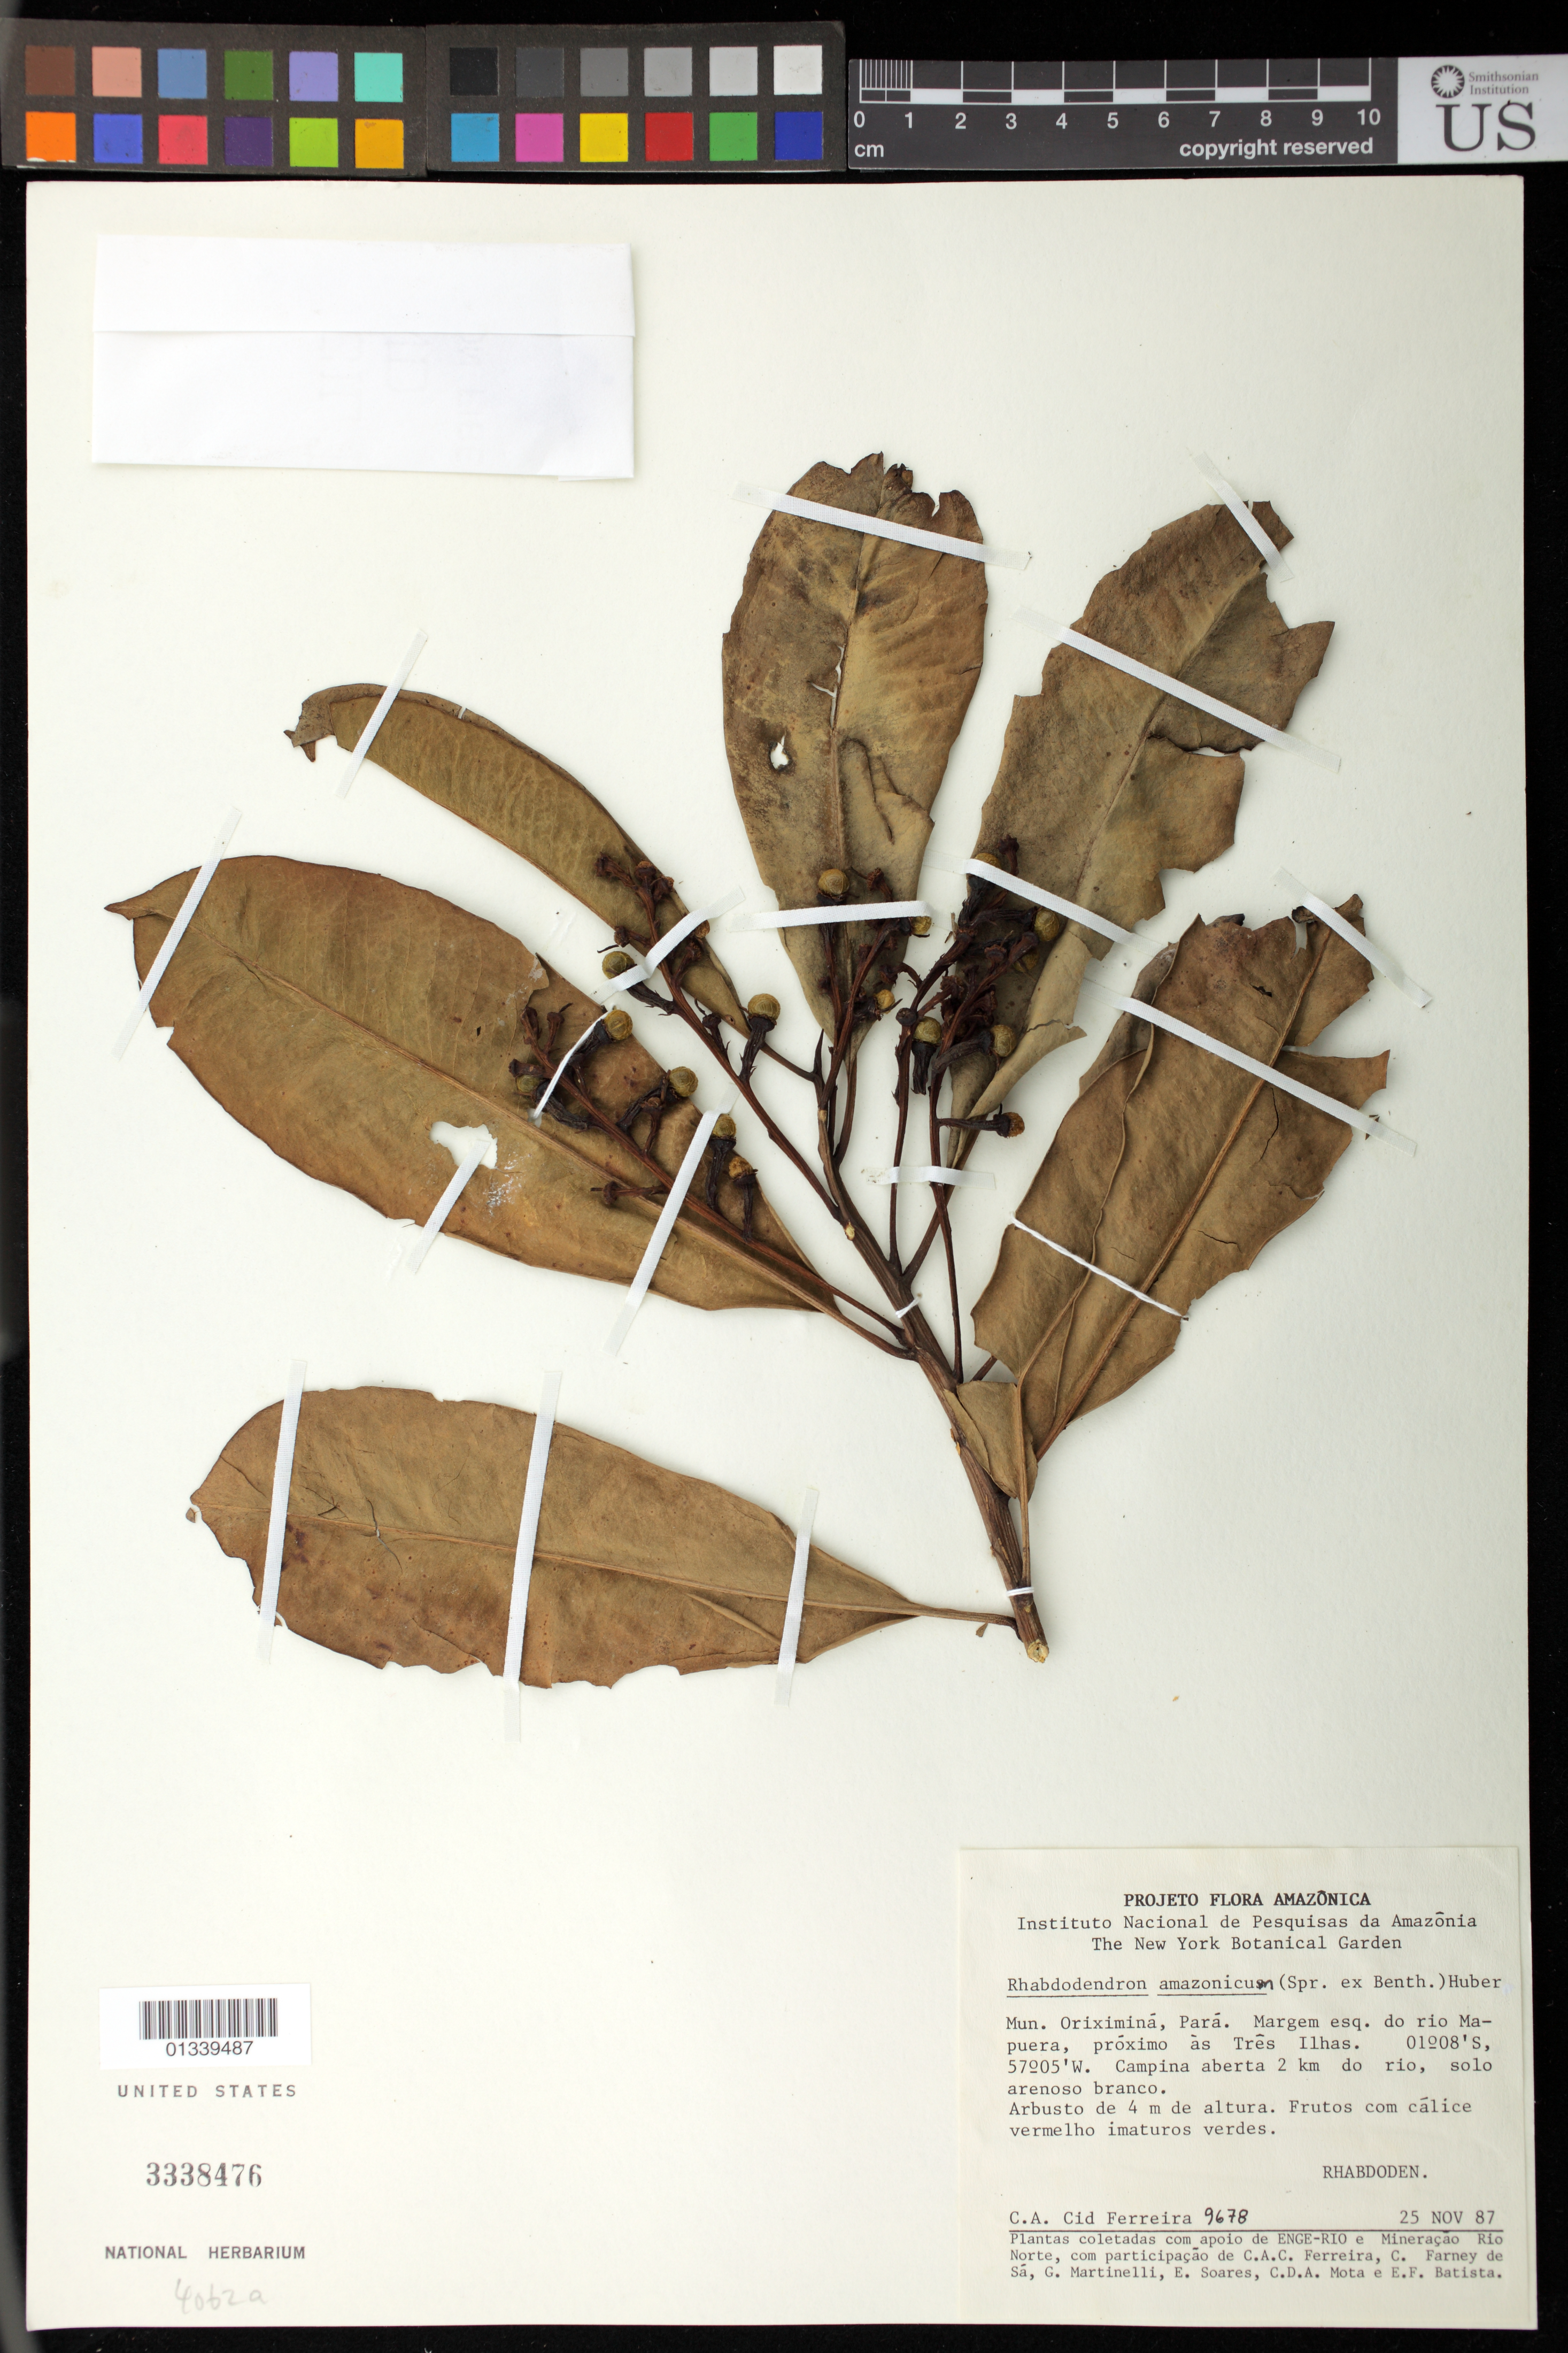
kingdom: Plantae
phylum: Tracheophyta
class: Magnoliopsida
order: Caryophyllales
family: Rhabdodendraceae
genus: Rhabdodendron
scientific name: Rhabdodendron amazonicum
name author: (Spruce ex Benth.) Huber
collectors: C. A. Cid Ferreira, C. Sá, G. Martinelli, E. Soares, C. D. A. Mota & E. F. Batista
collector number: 9678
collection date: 1987-11-25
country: Brazil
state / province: Pará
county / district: Oriximiná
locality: Margem esquerda do rio mapuera, próximo às Três Ilhas, 2km do rio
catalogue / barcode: US 3338476